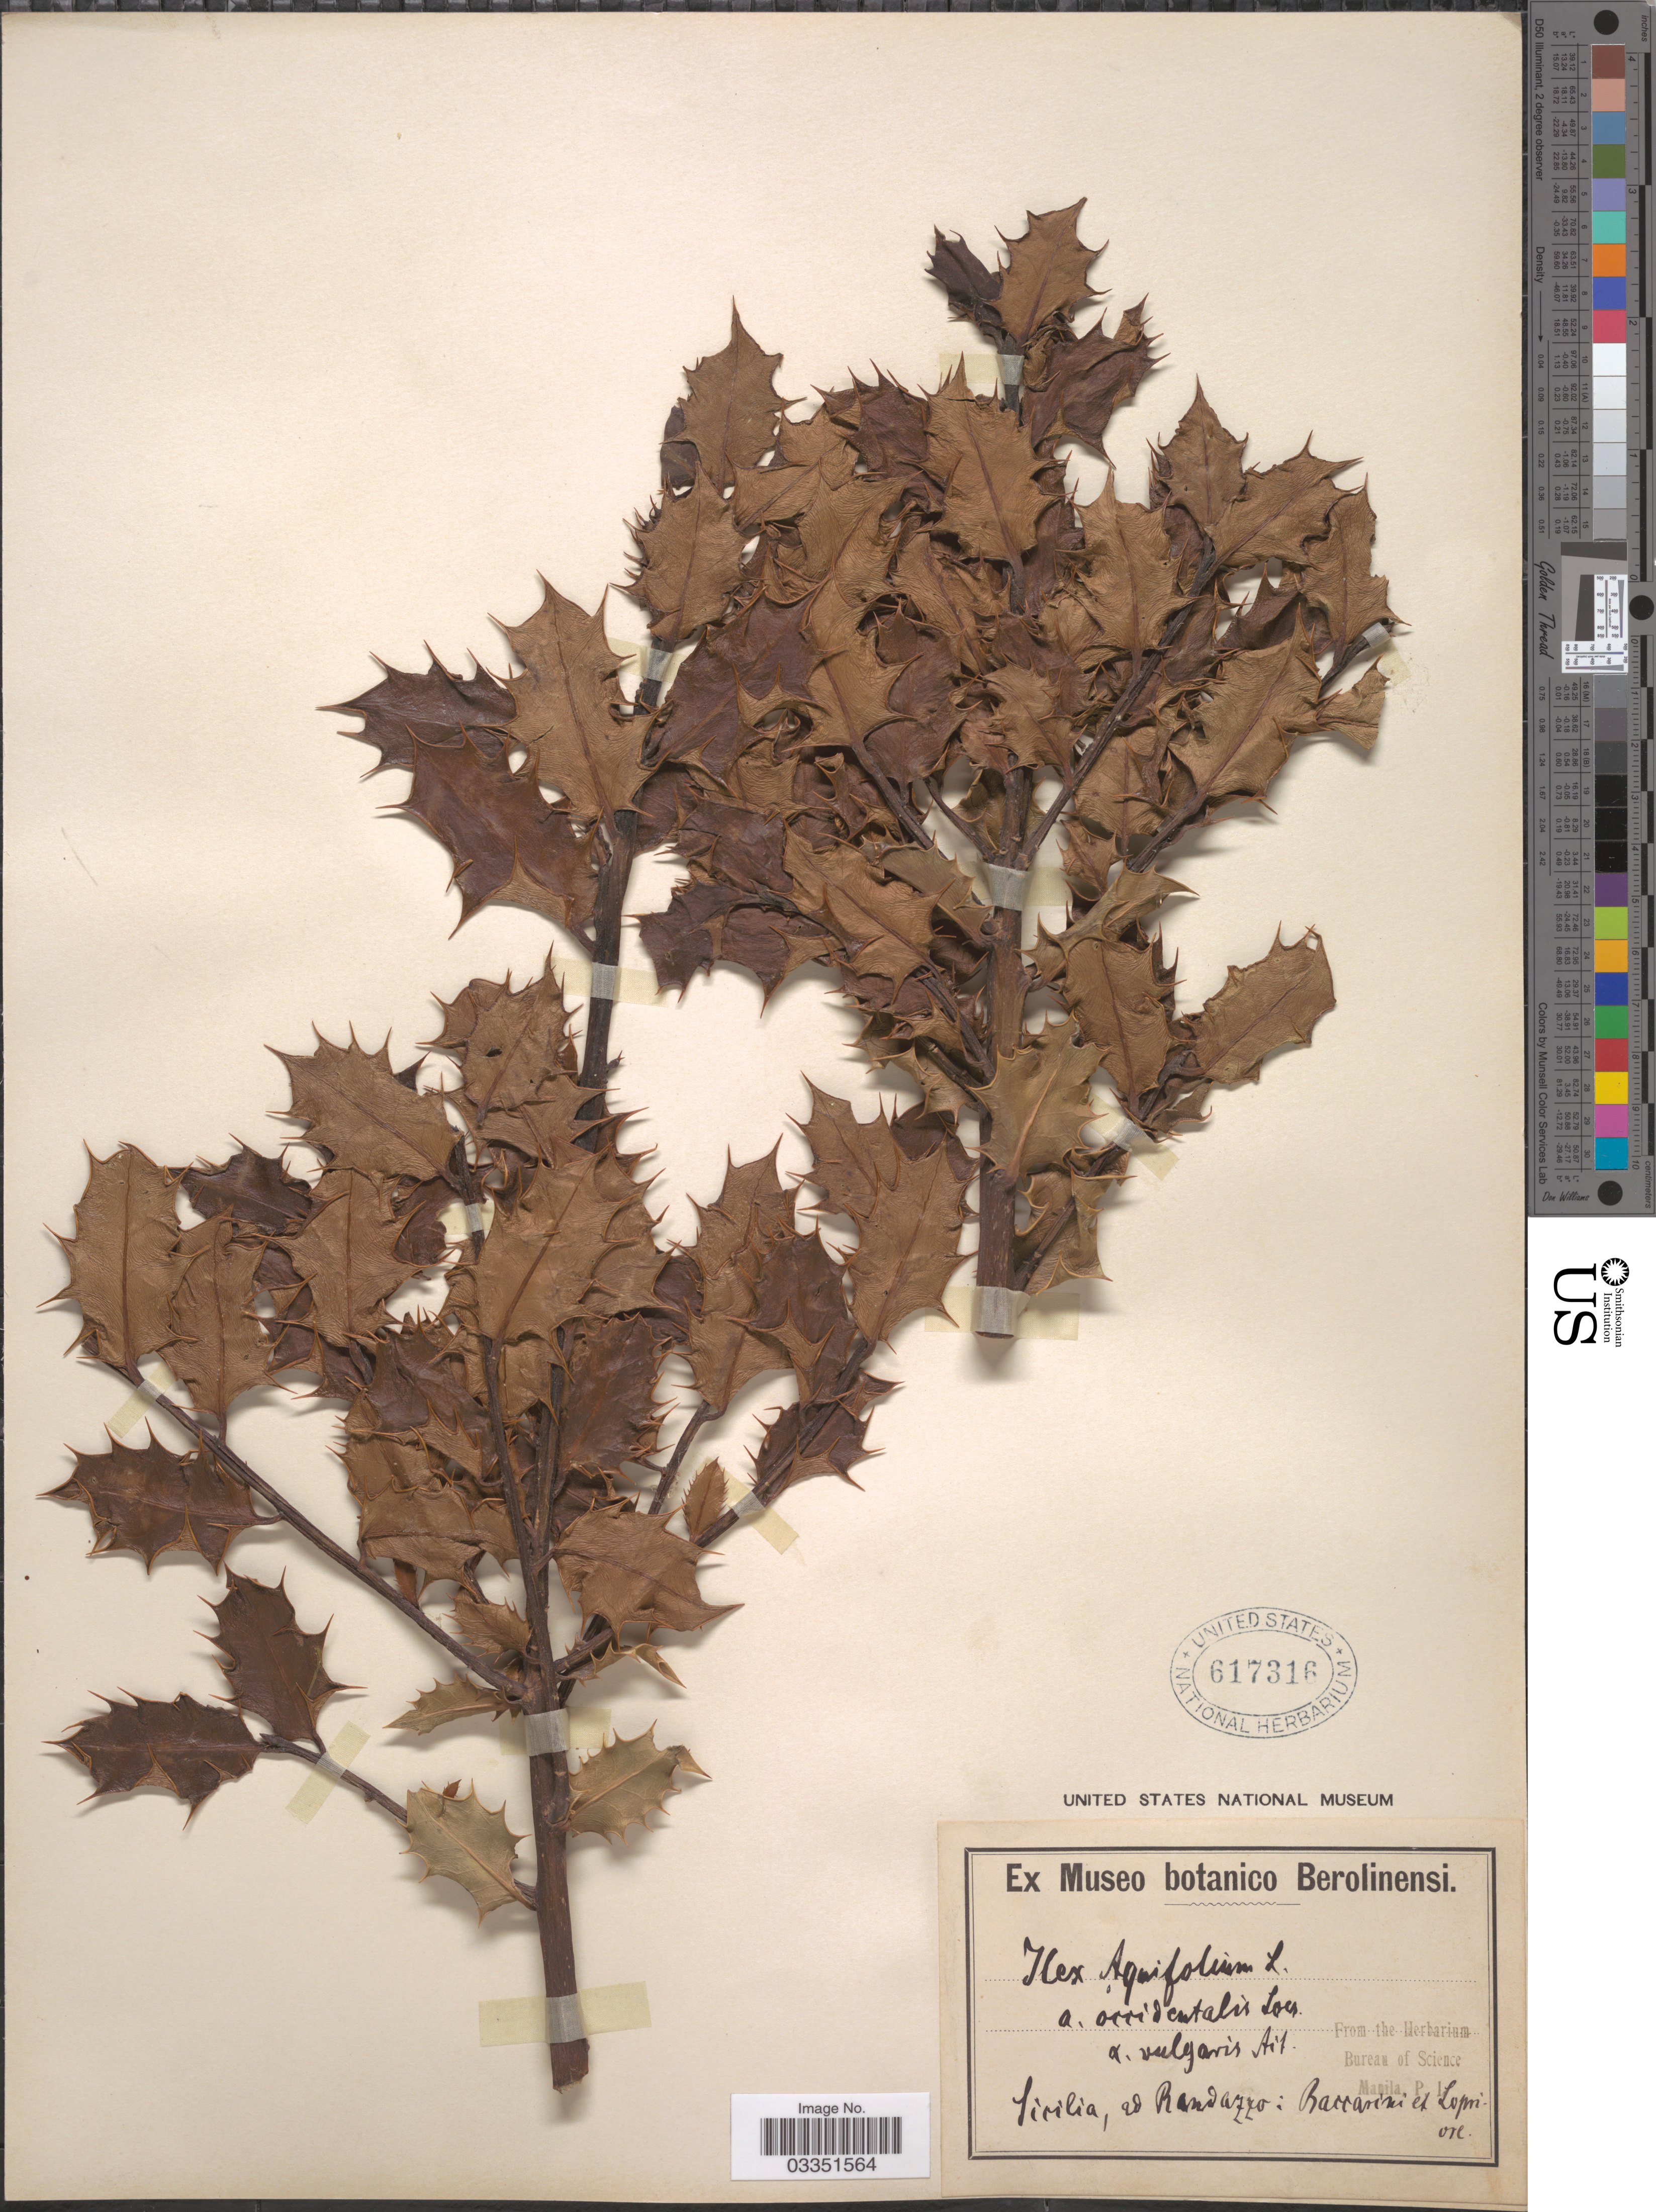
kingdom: Plantae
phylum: Tracheophyta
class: Magnoliopsida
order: Aquifoliales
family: Aquifoliaceae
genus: Ilex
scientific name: Ilex aquifolium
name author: L.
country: Italy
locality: Sicilia, ad Randazzo: Barrarini et Lopriore. [interpreted]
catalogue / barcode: US 617316